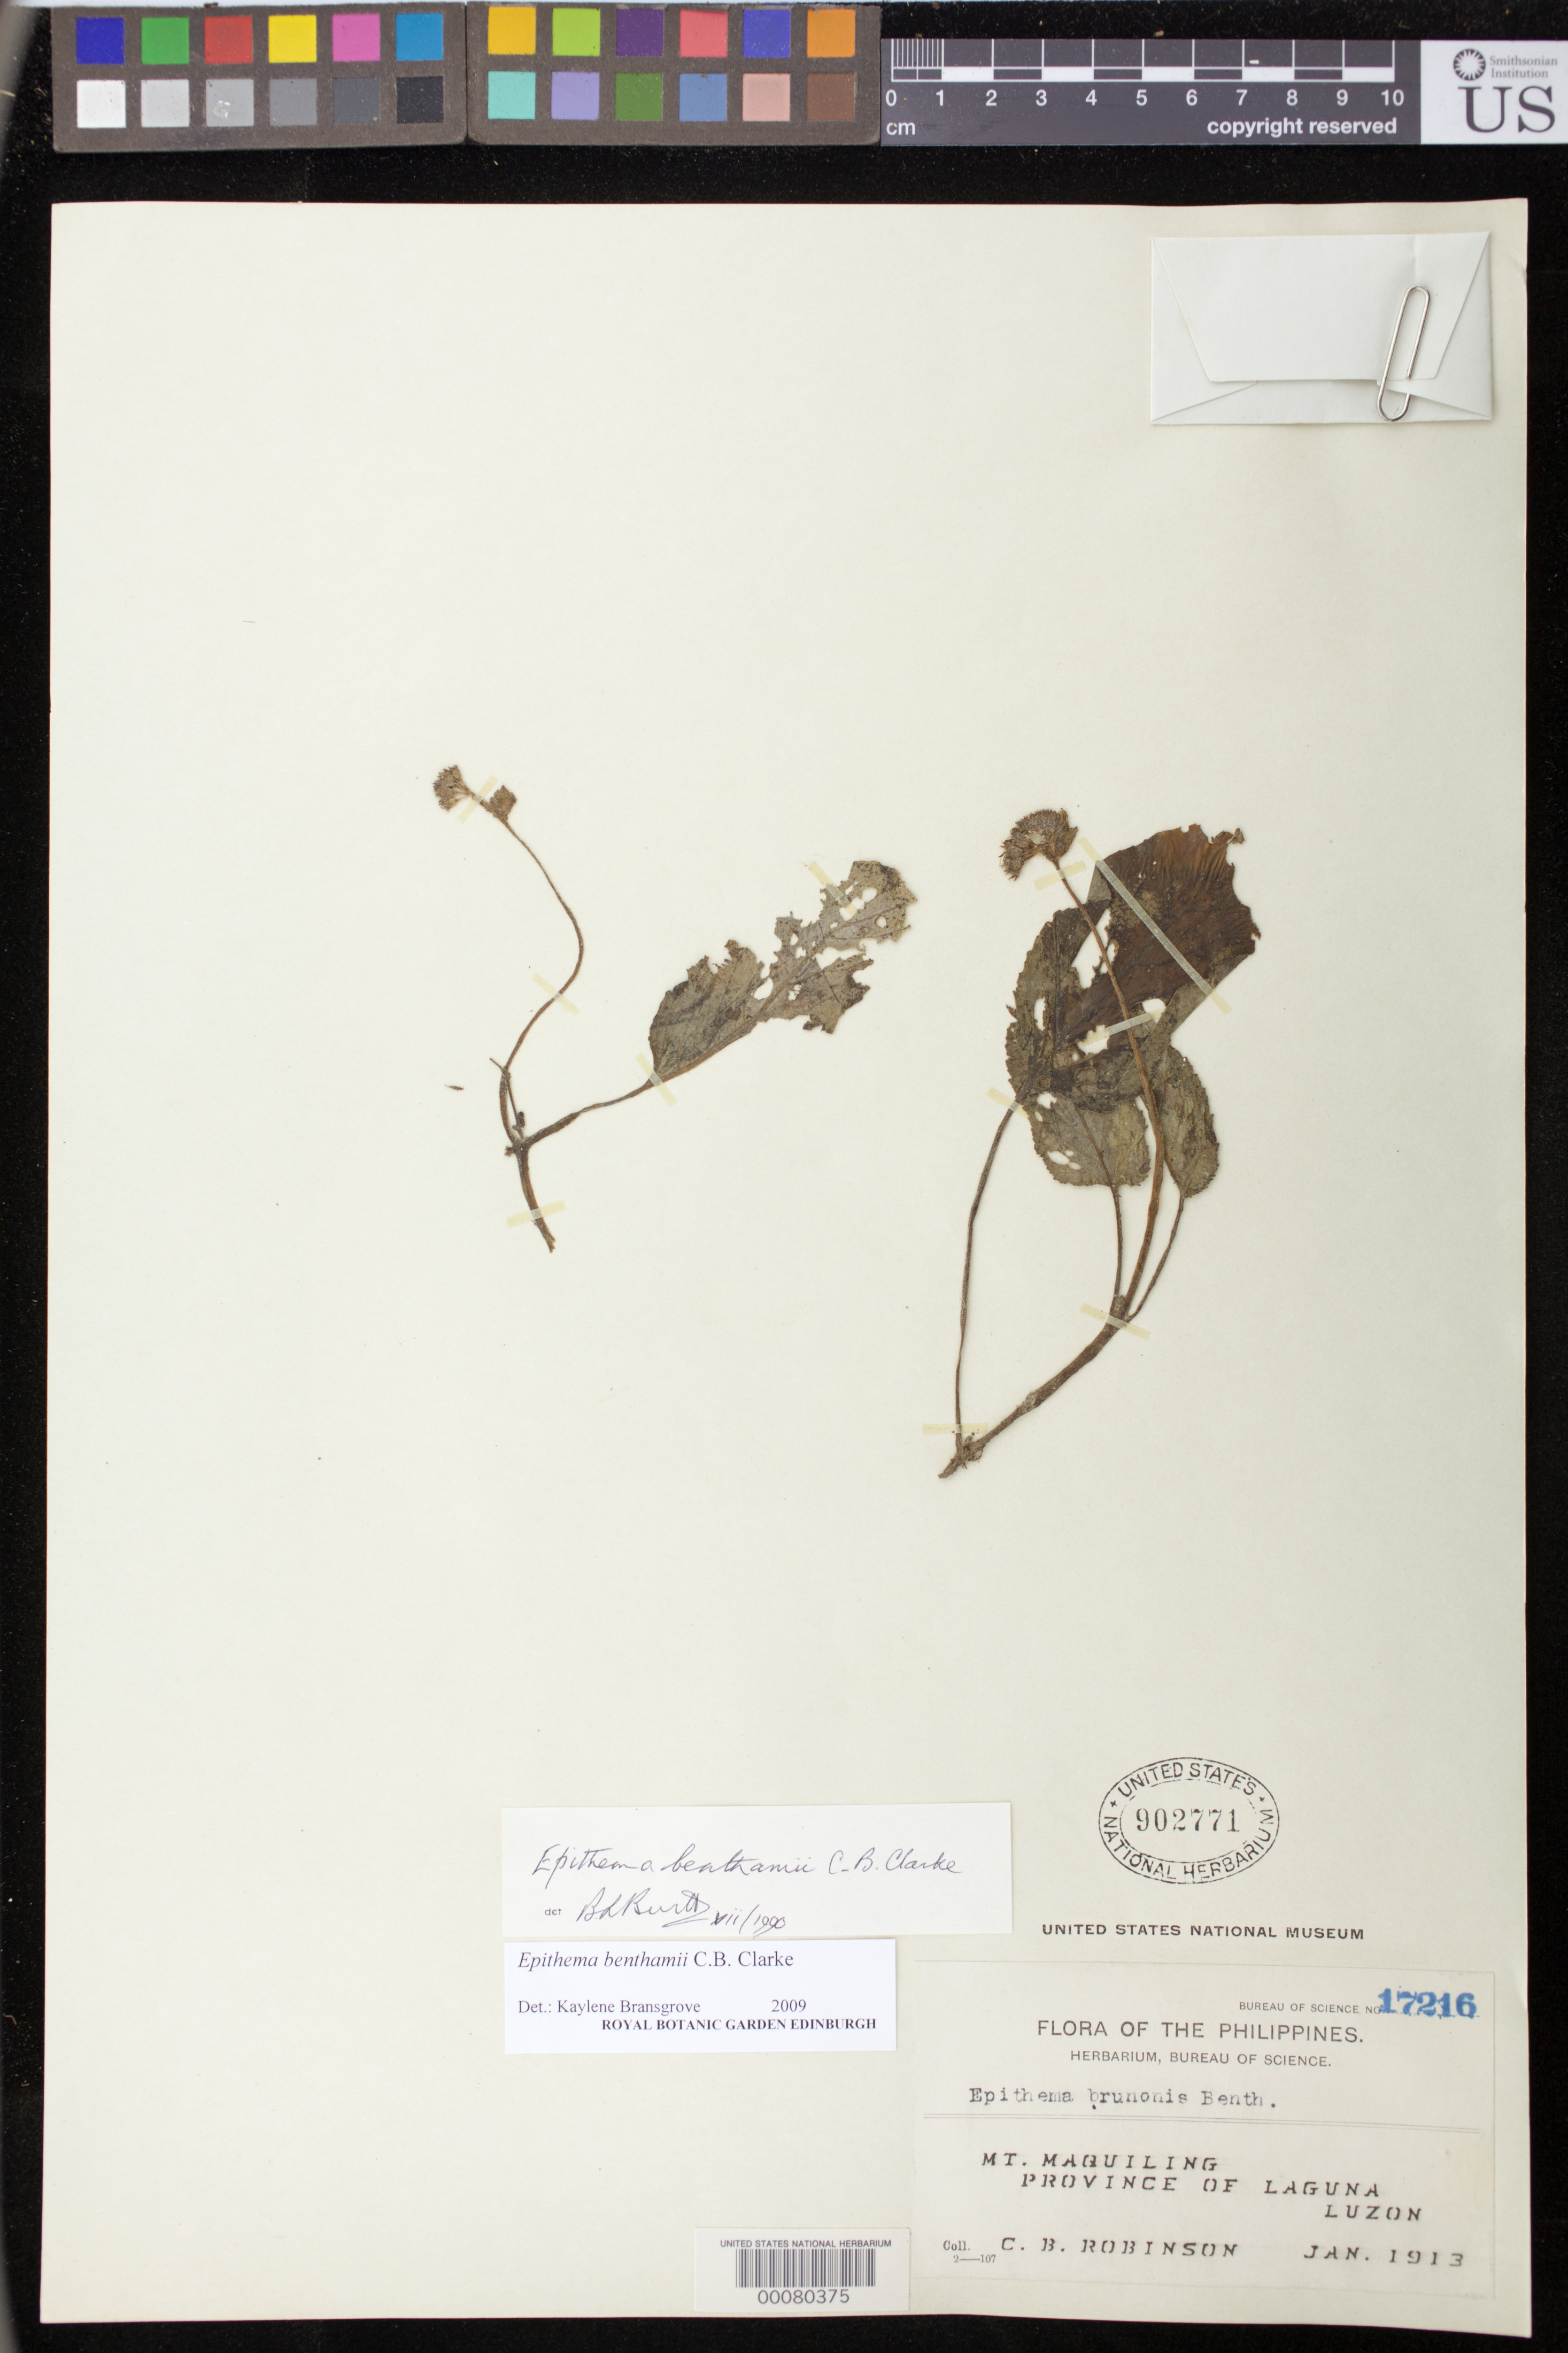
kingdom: Plantae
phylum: Tracheophyta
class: Magnoliopsida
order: Lamiales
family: Gesneriaceae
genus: Epithema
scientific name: Epithema benthamii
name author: C.B. Clarke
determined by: Bransgrove, Kaylene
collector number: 17216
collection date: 1913-01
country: Philippines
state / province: Calabarzon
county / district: Laguna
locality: Mt. Maquiing, Province of Laguna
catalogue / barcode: US 902771